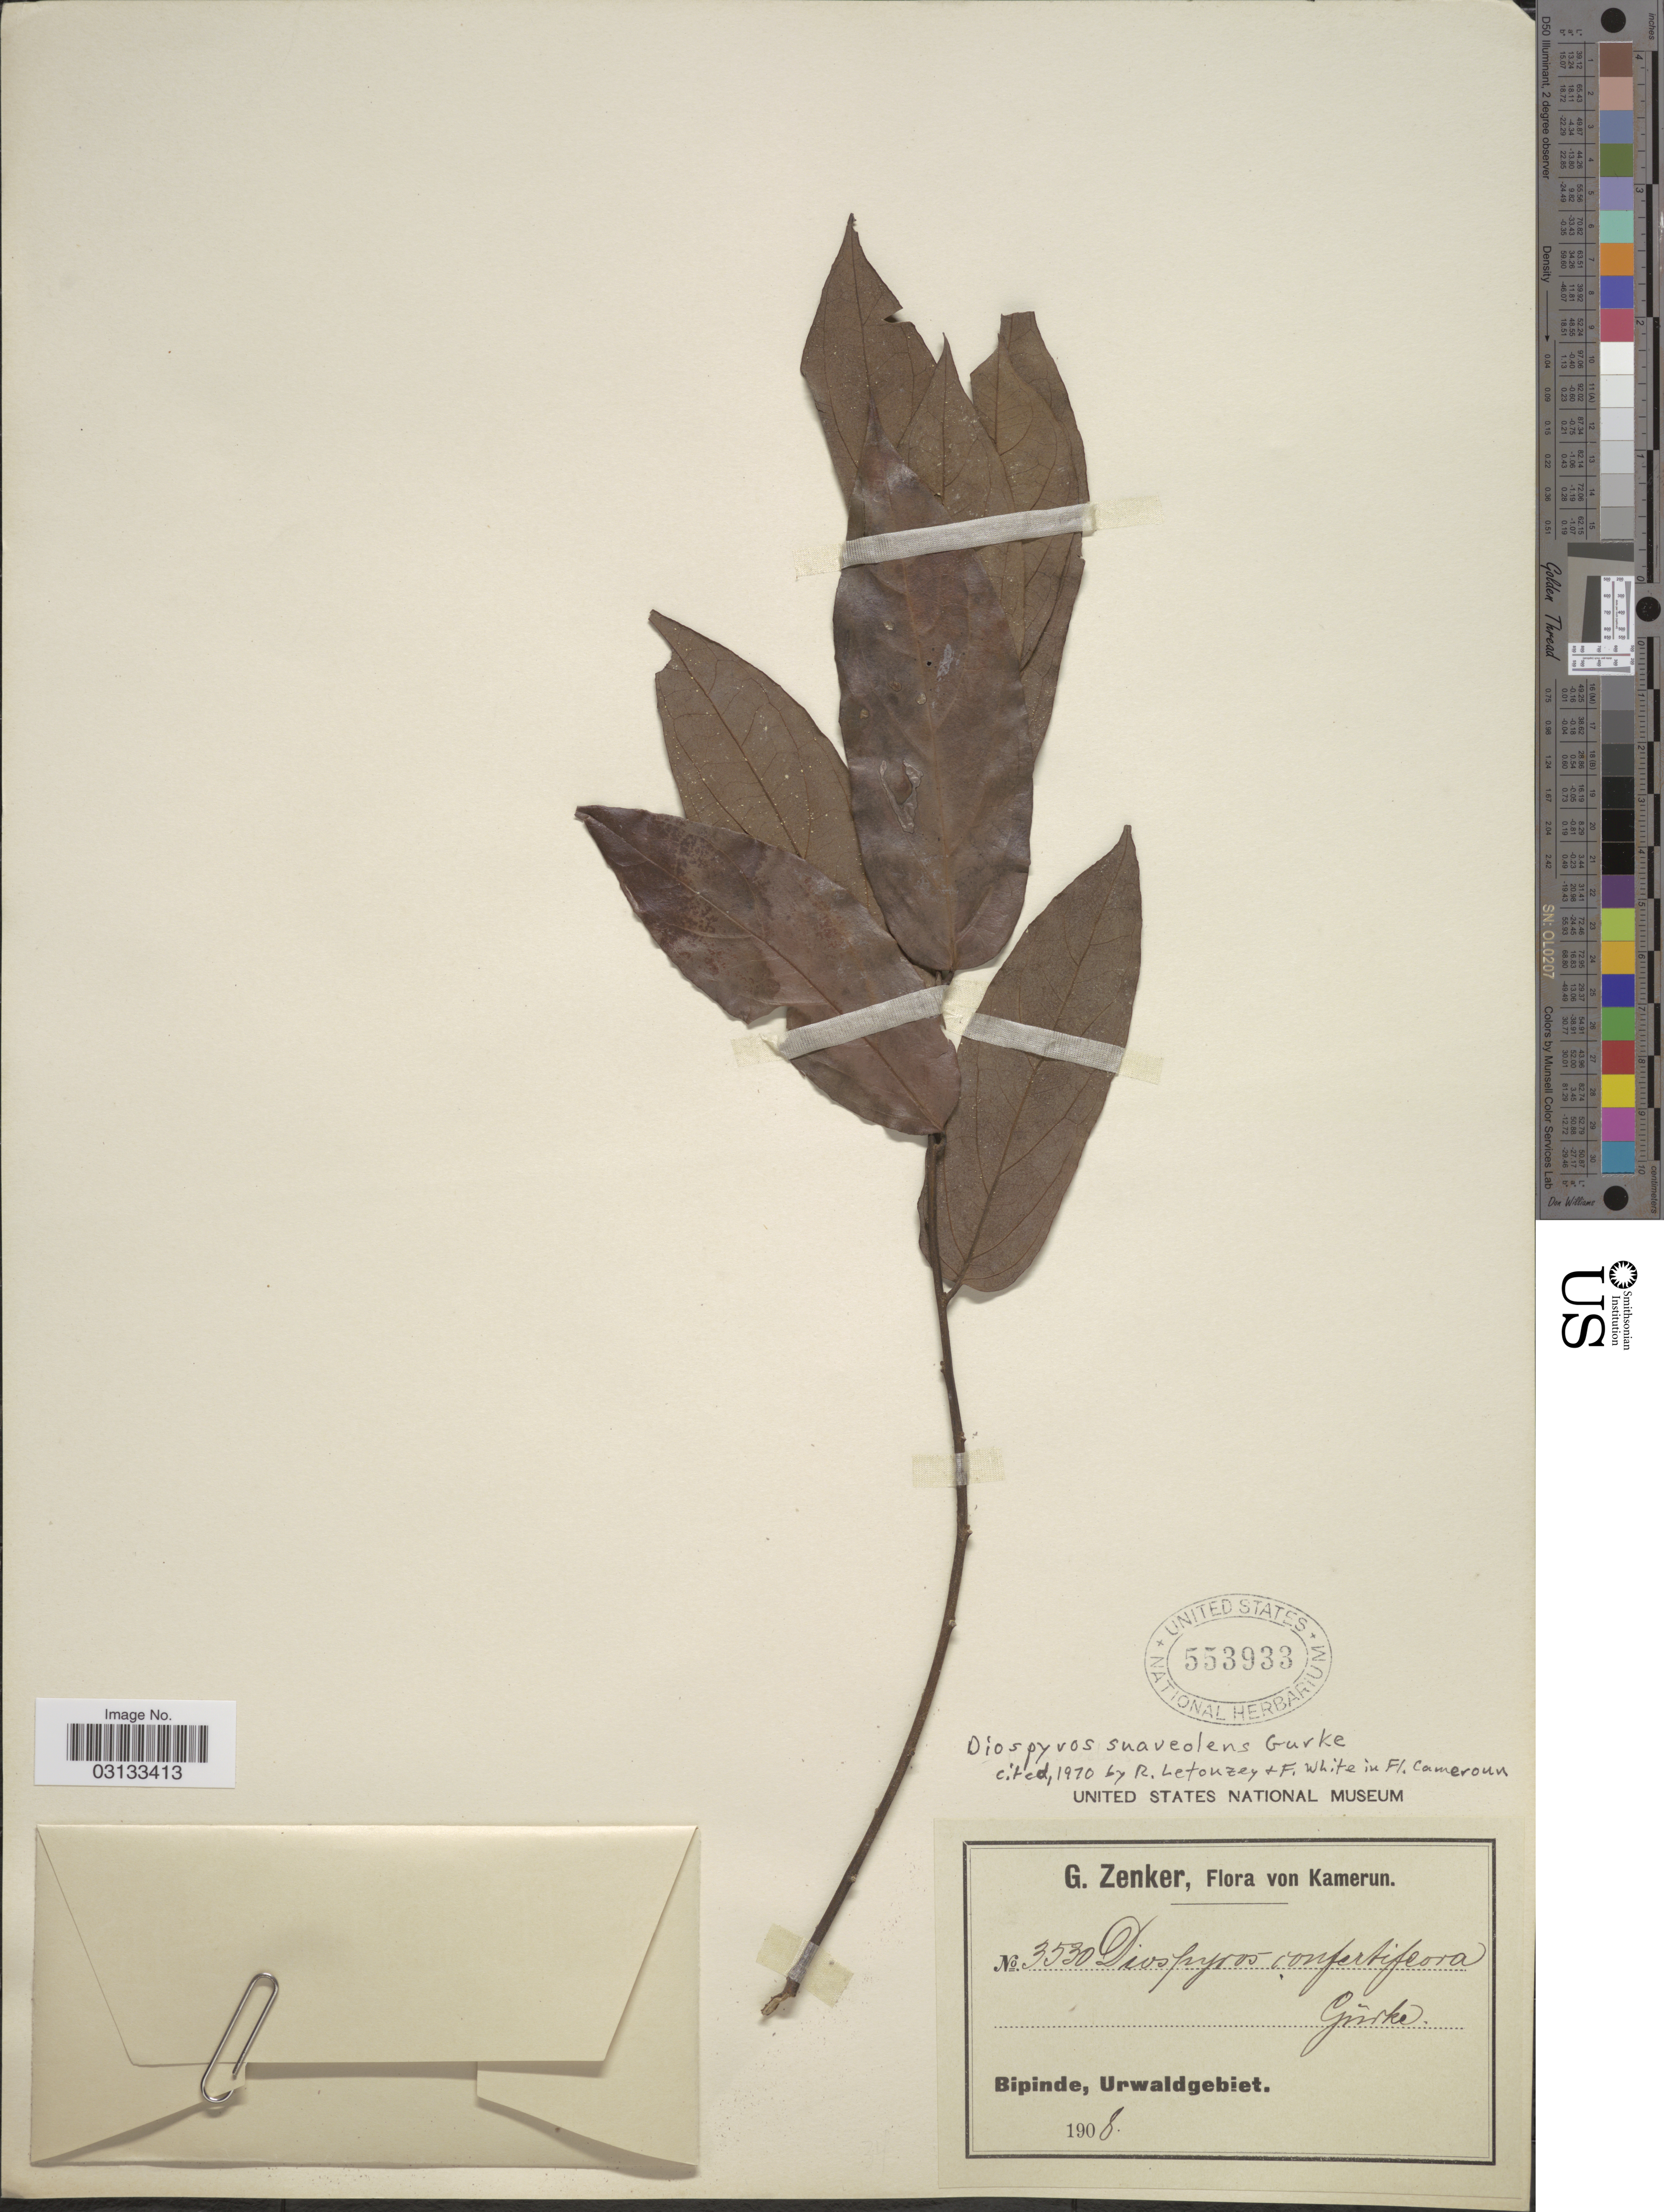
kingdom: Plantae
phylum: Tracheophyta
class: Magnoliopsida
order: Ericales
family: Ebenaceae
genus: Diospyros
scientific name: Diospyros suaveolens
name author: Gürke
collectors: G. A. Zenker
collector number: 3530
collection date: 1908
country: Cameroon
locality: Kamerun, Bipinde, Urwaldgebiet.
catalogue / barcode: US 553933